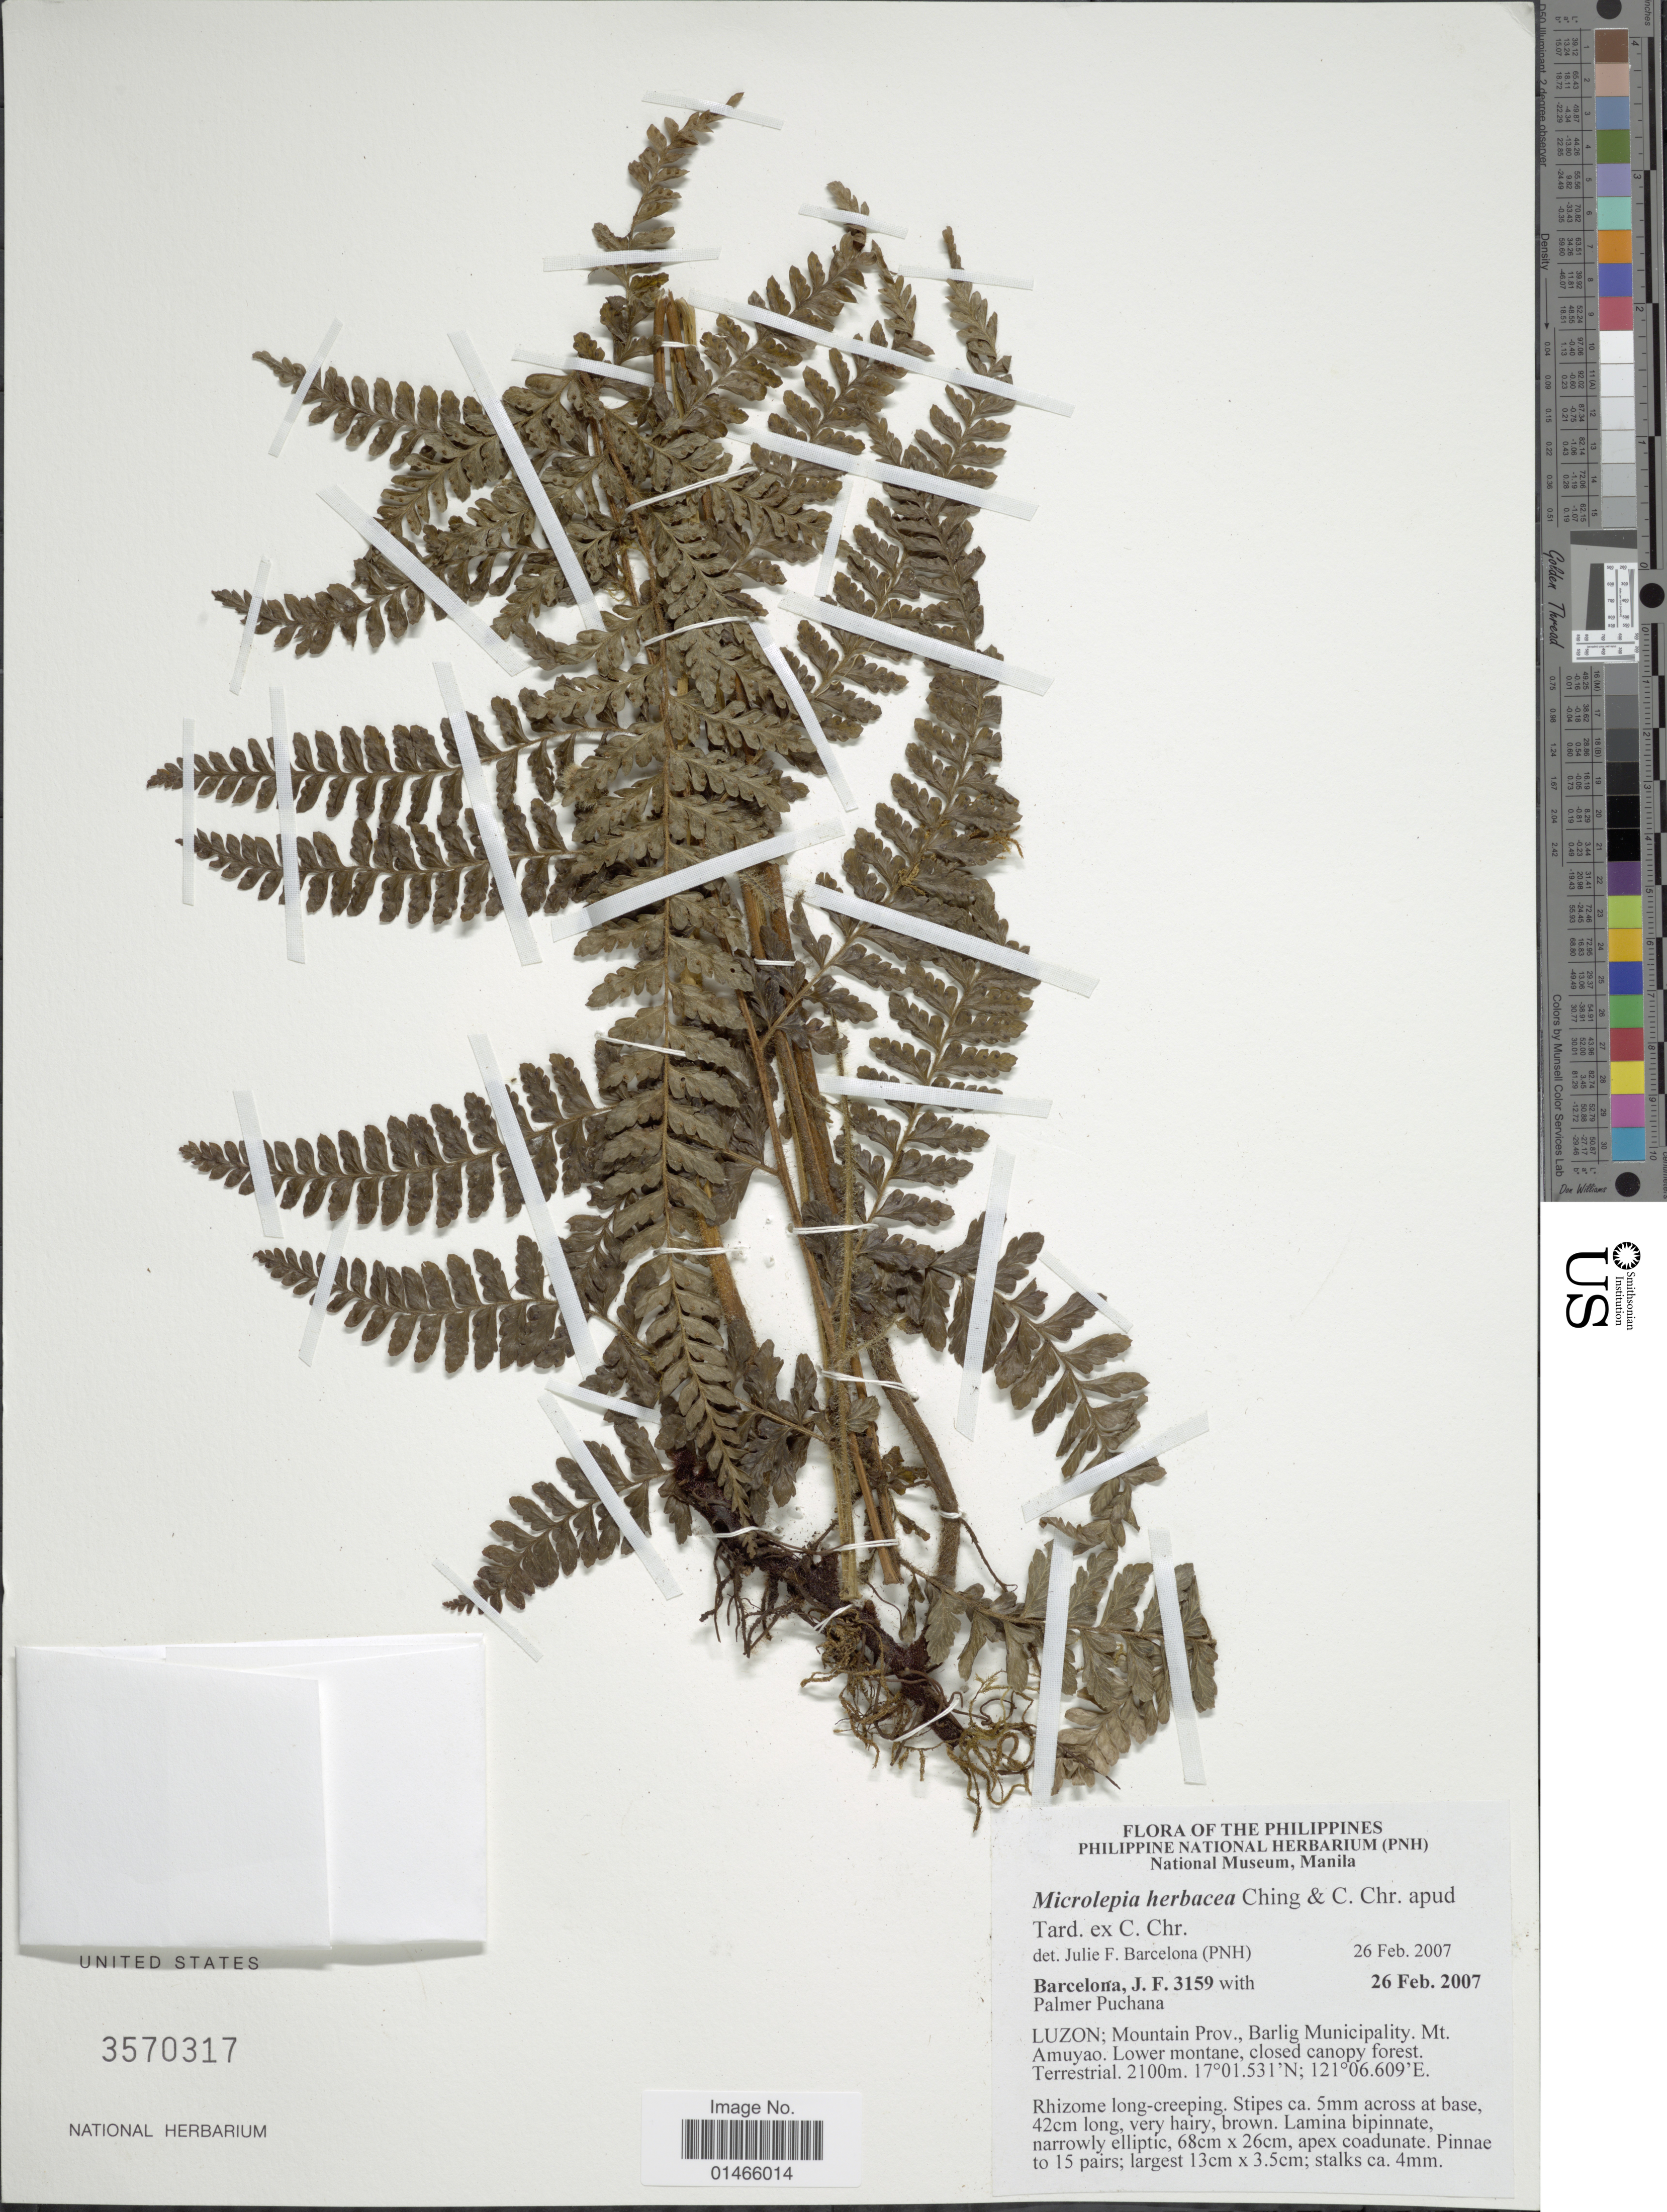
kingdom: Plantae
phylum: Tracheophyta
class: Polypodiopsida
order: Polypodiales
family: Dennstaedtiaceae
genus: Microlepia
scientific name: Microlepia herbacea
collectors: J. F. Barcelona & P. Puchana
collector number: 3159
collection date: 2007-02-26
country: Philippines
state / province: Cordillera (Administrative Region)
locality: Luzon: Mountain Prov., Barlig Municipality, Mt. Amuyao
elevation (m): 2100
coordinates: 17 01.531 N, 121 06.609 E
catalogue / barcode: US 3570317